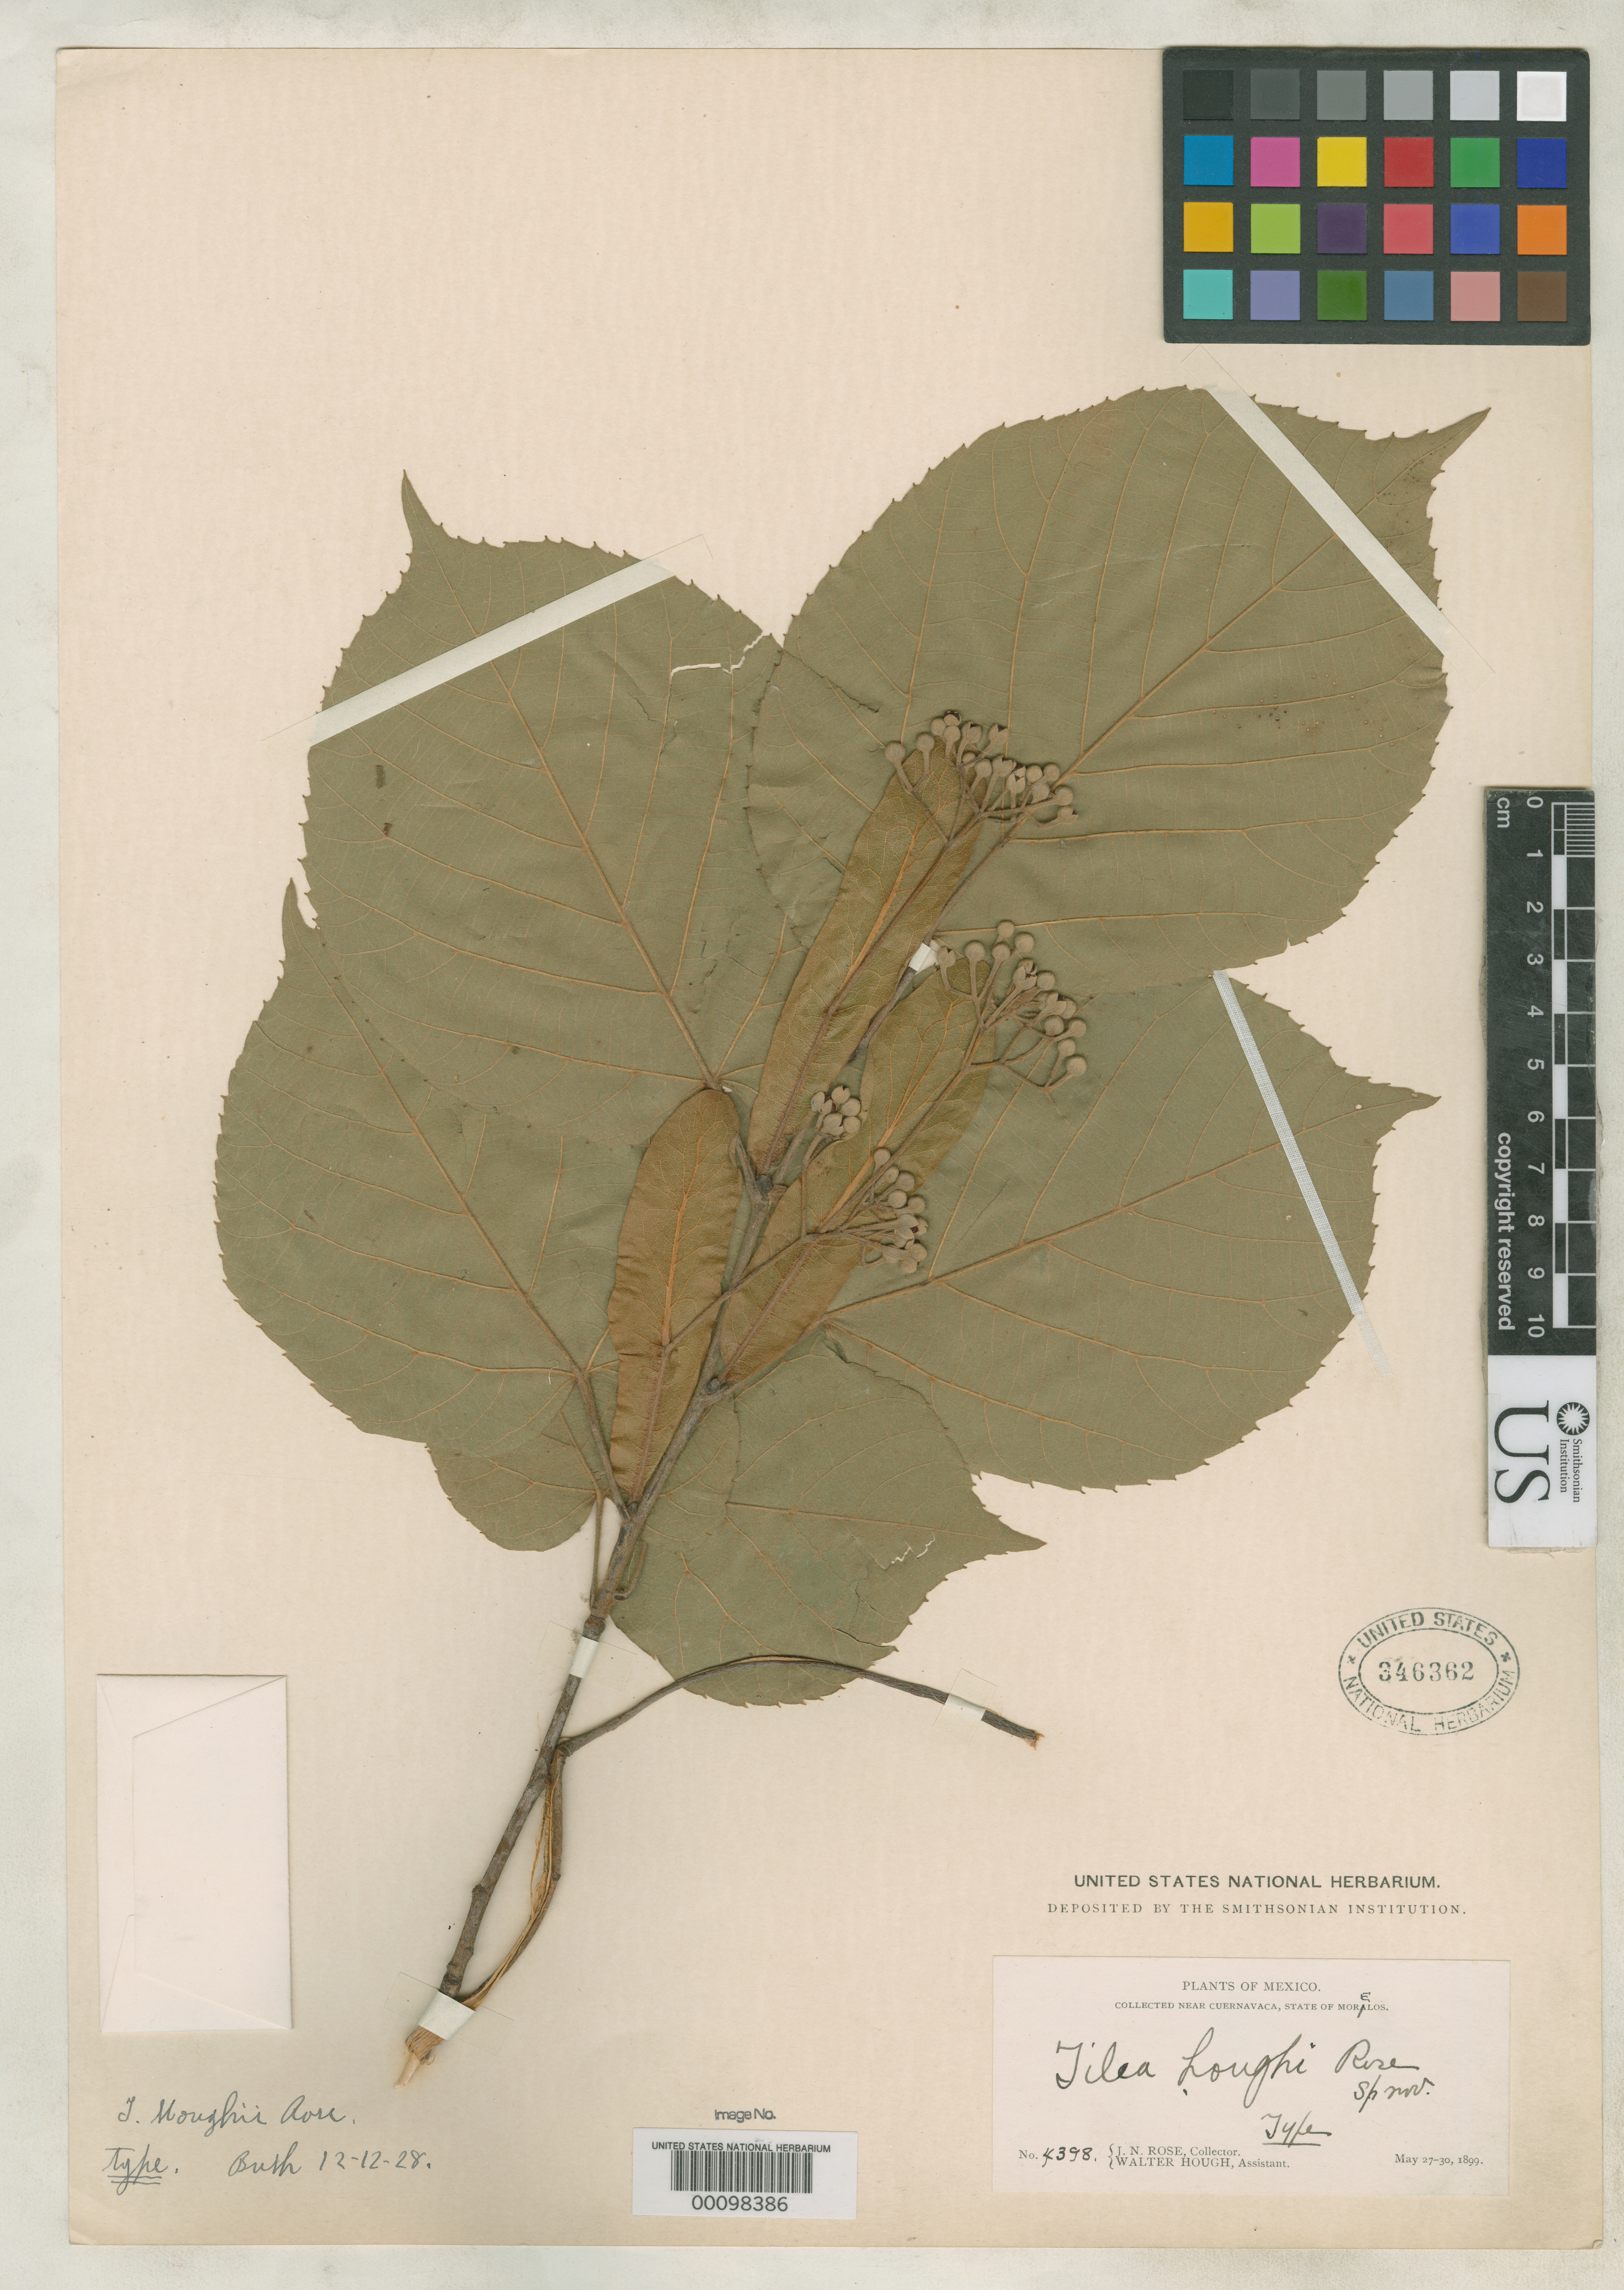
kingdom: Plantae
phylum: Tracheophyta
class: Magnoliopsida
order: Malvales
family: Malvaceae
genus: Tilia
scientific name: Tilia houghii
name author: Rose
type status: Holotype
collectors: J. N. Rose & W. Hough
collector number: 4398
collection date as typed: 27 May 1899 to 30 May 1899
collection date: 1899-05-27/1899-05-30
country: Mexico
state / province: Morelos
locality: "in a mountain canyon above Cuernavaca".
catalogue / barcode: US 346362